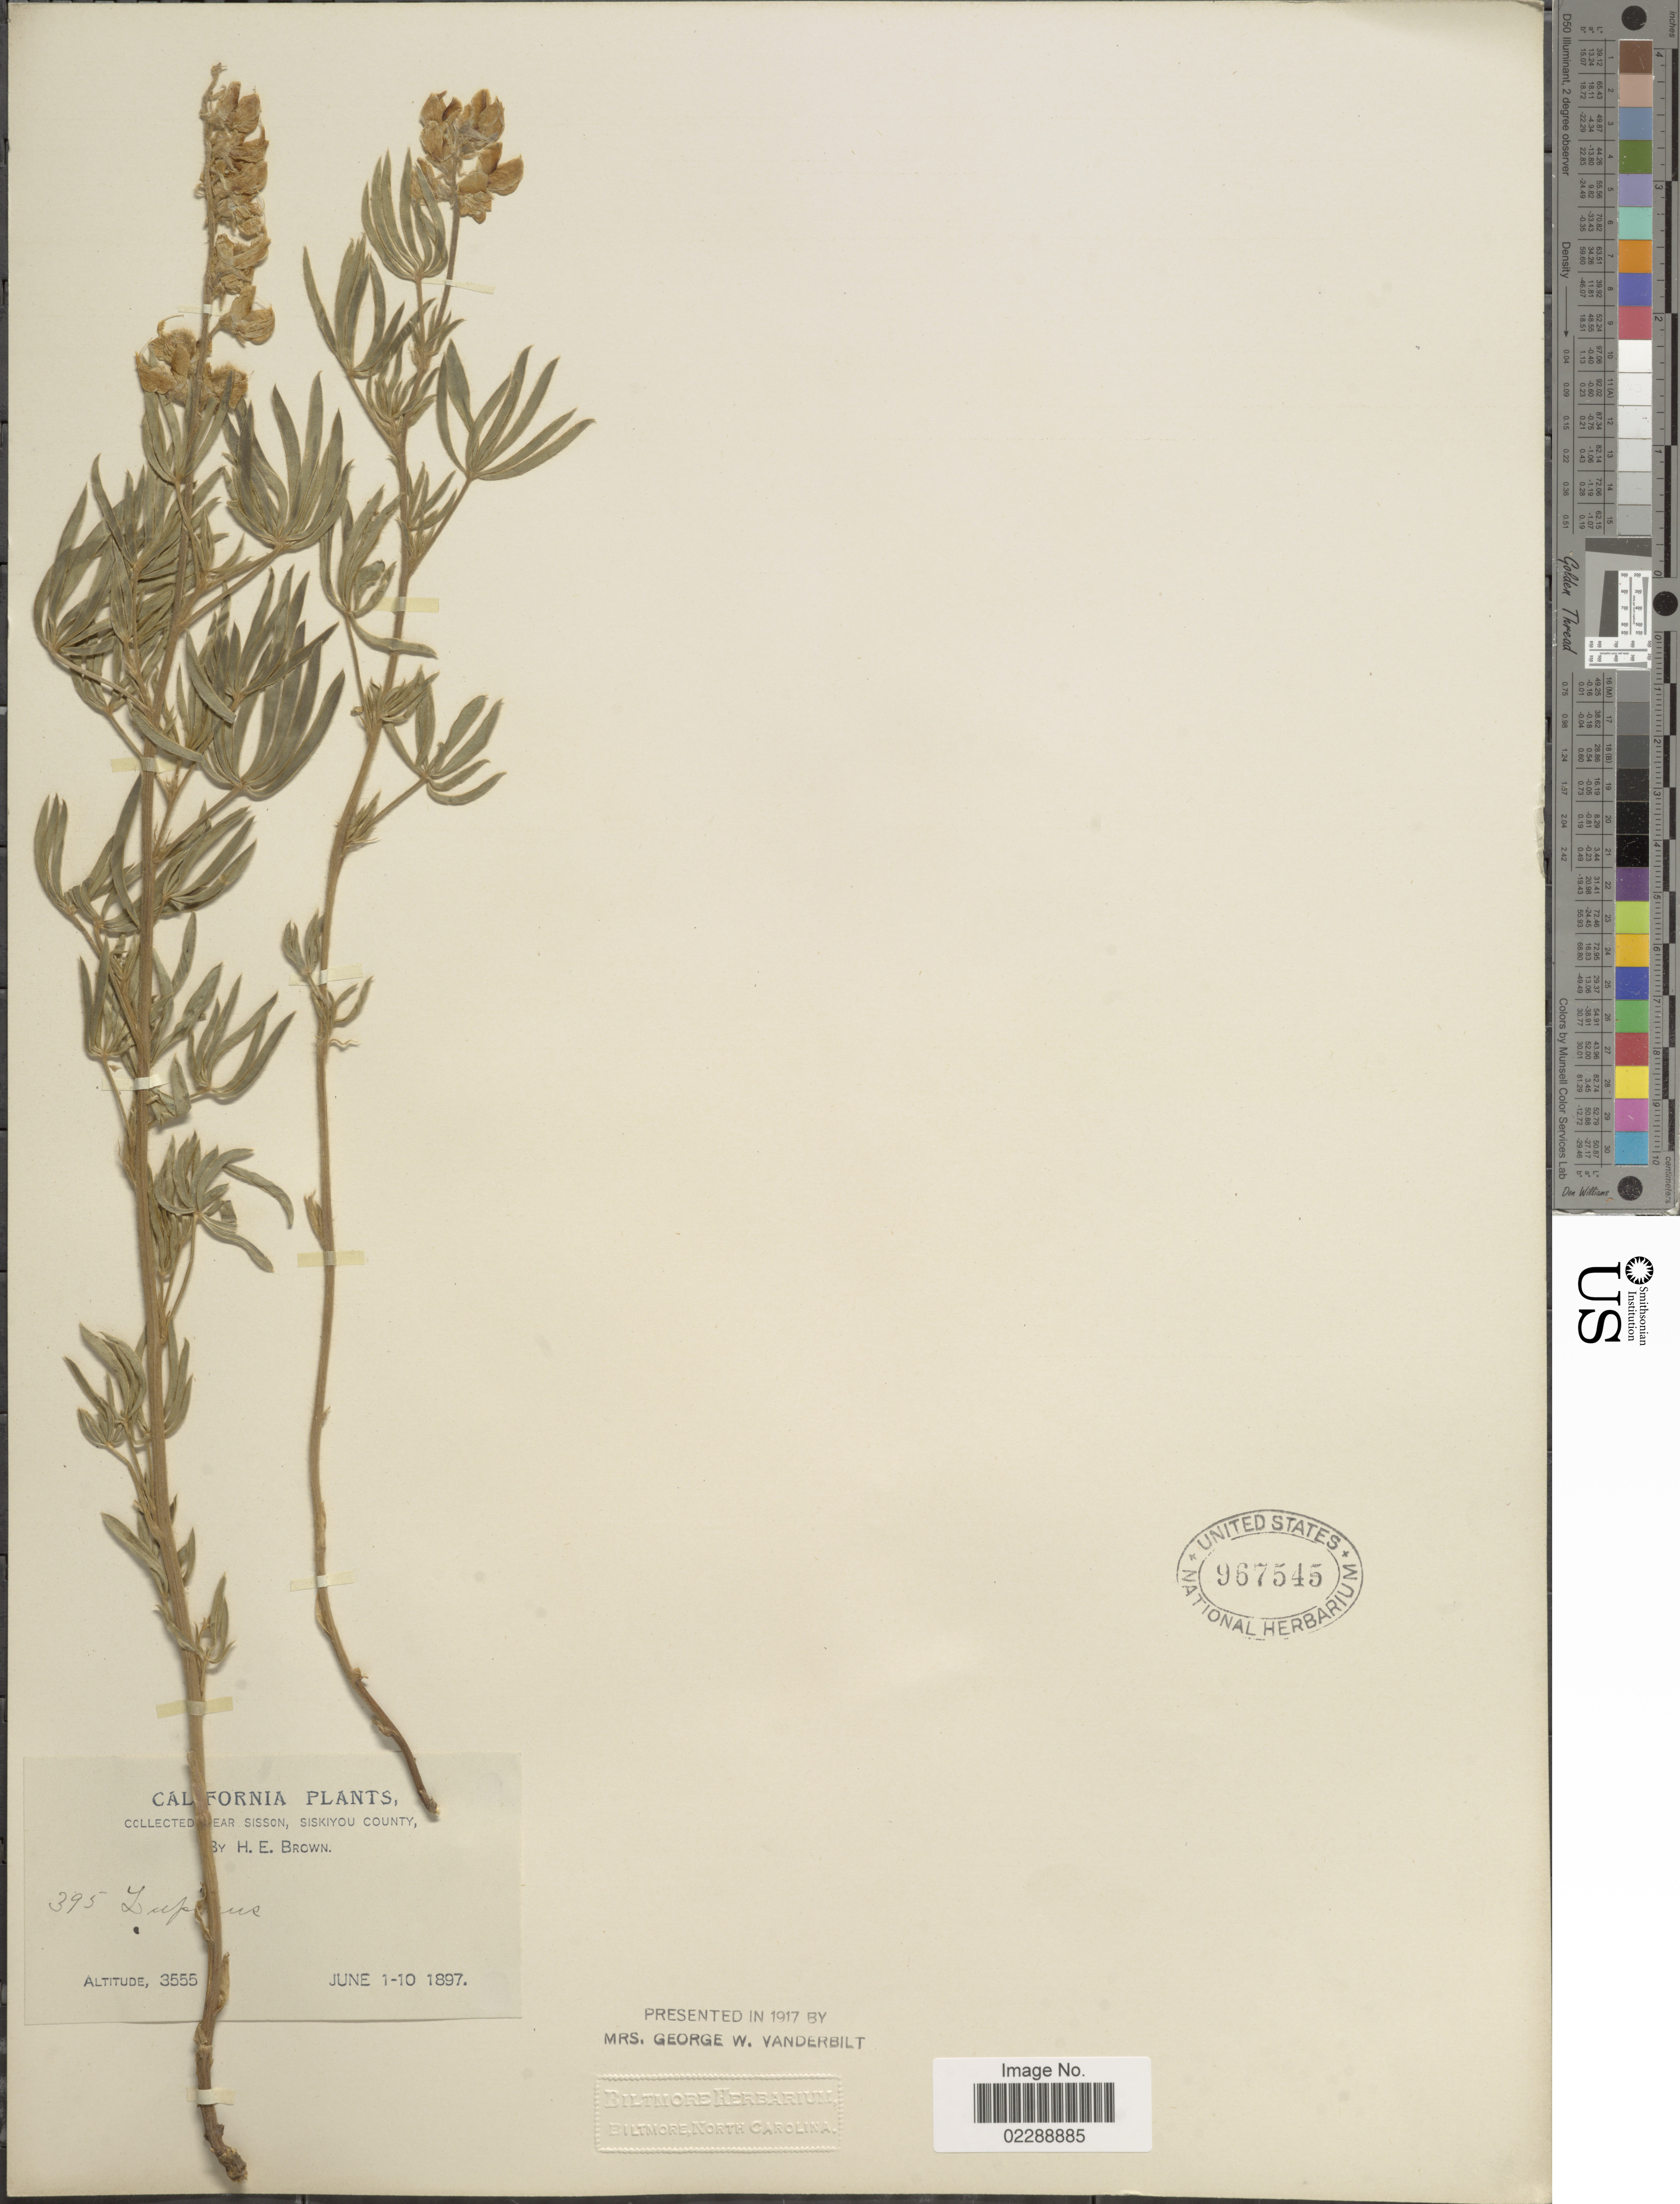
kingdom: Plantae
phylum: Tracheophyta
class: Magnoliopsida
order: Fabales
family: Fabaceae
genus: Lupinus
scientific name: Lupinus sp.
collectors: H. E. Brown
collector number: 395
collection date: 1897-06-01/1897-06-10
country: United States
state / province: California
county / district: Siskiyou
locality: Near Sisson, Siskiyou County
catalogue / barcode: US 967545